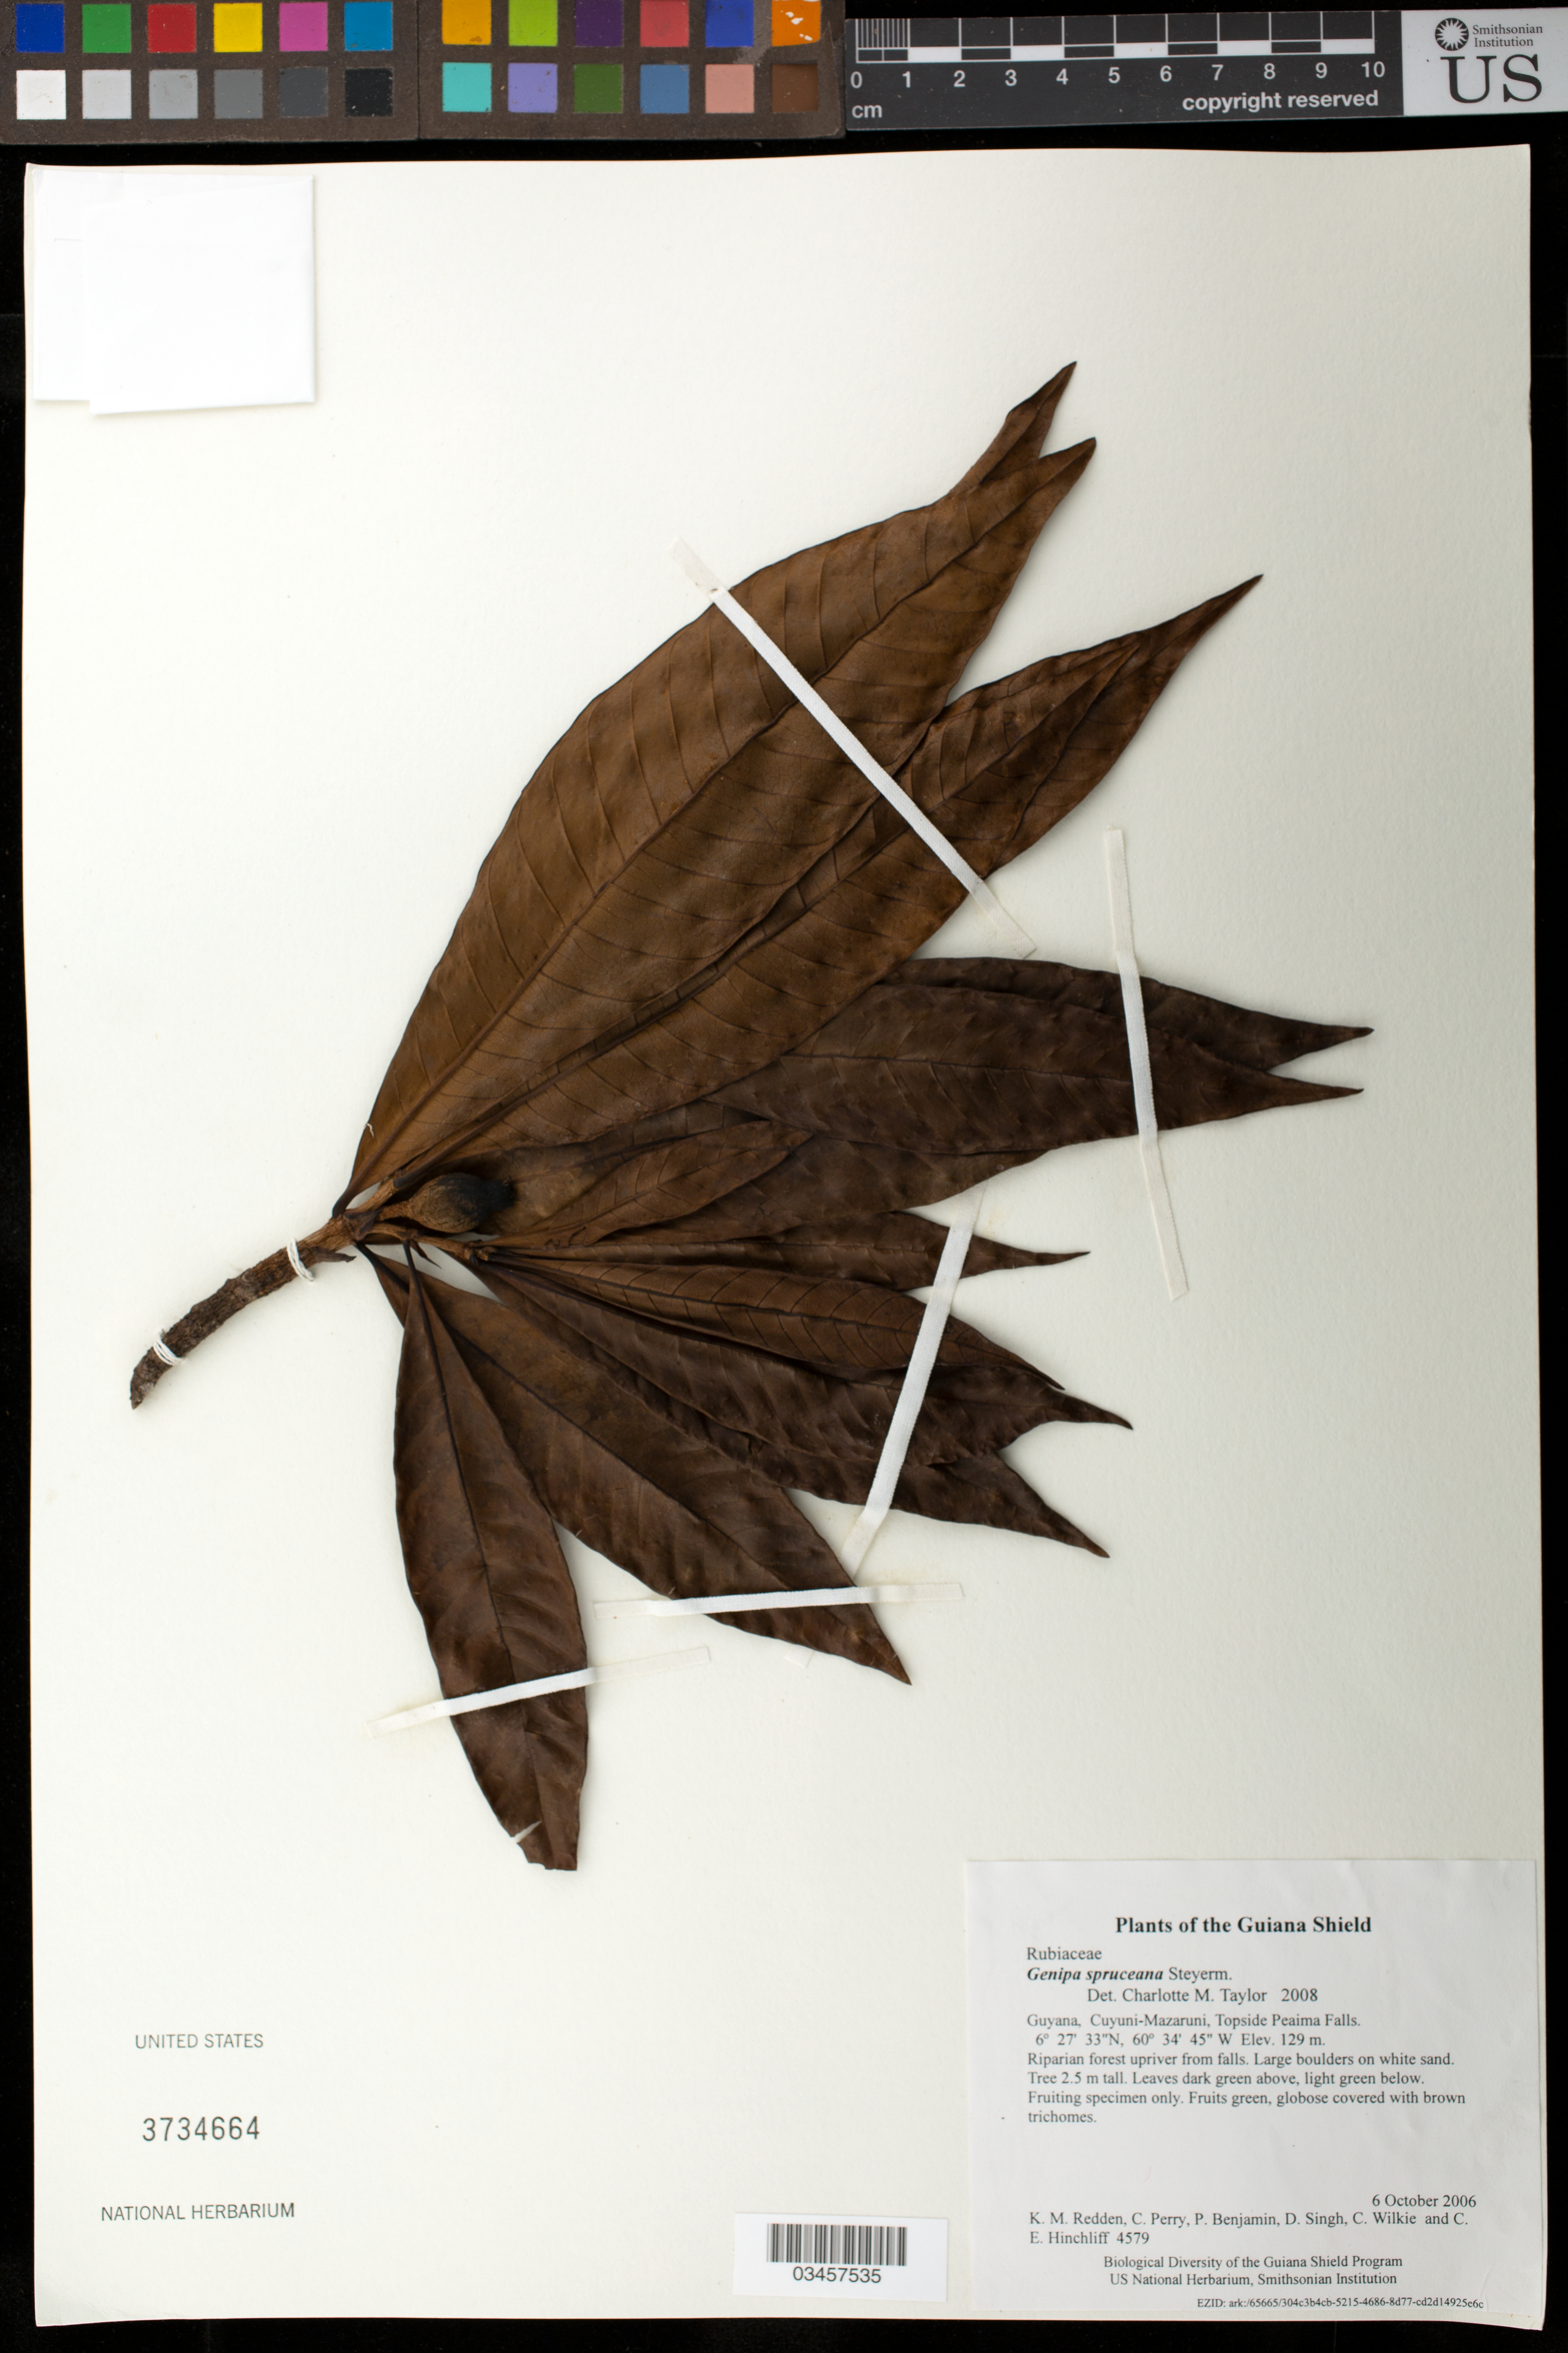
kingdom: Plantae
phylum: Tracheophyta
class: Magnoliopsida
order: Gentianales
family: Rubiaceae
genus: Genipa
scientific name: Genipa spruceana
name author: Steyerm.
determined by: Taylor, Charlotte M.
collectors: K. M. Redden, C. Perry, P. Benjamin, D. Singh, C. Wilkie & C. E. Hinchliff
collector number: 4579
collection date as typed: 6 October 2006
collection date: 2006-10-06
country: Guyana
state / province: Cuyuni-Mazaruni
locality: Topside Peaima Falls.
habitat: Riparian forest upriver from falls. Large boulders on white sand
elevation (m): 129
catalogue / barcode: US 3734664